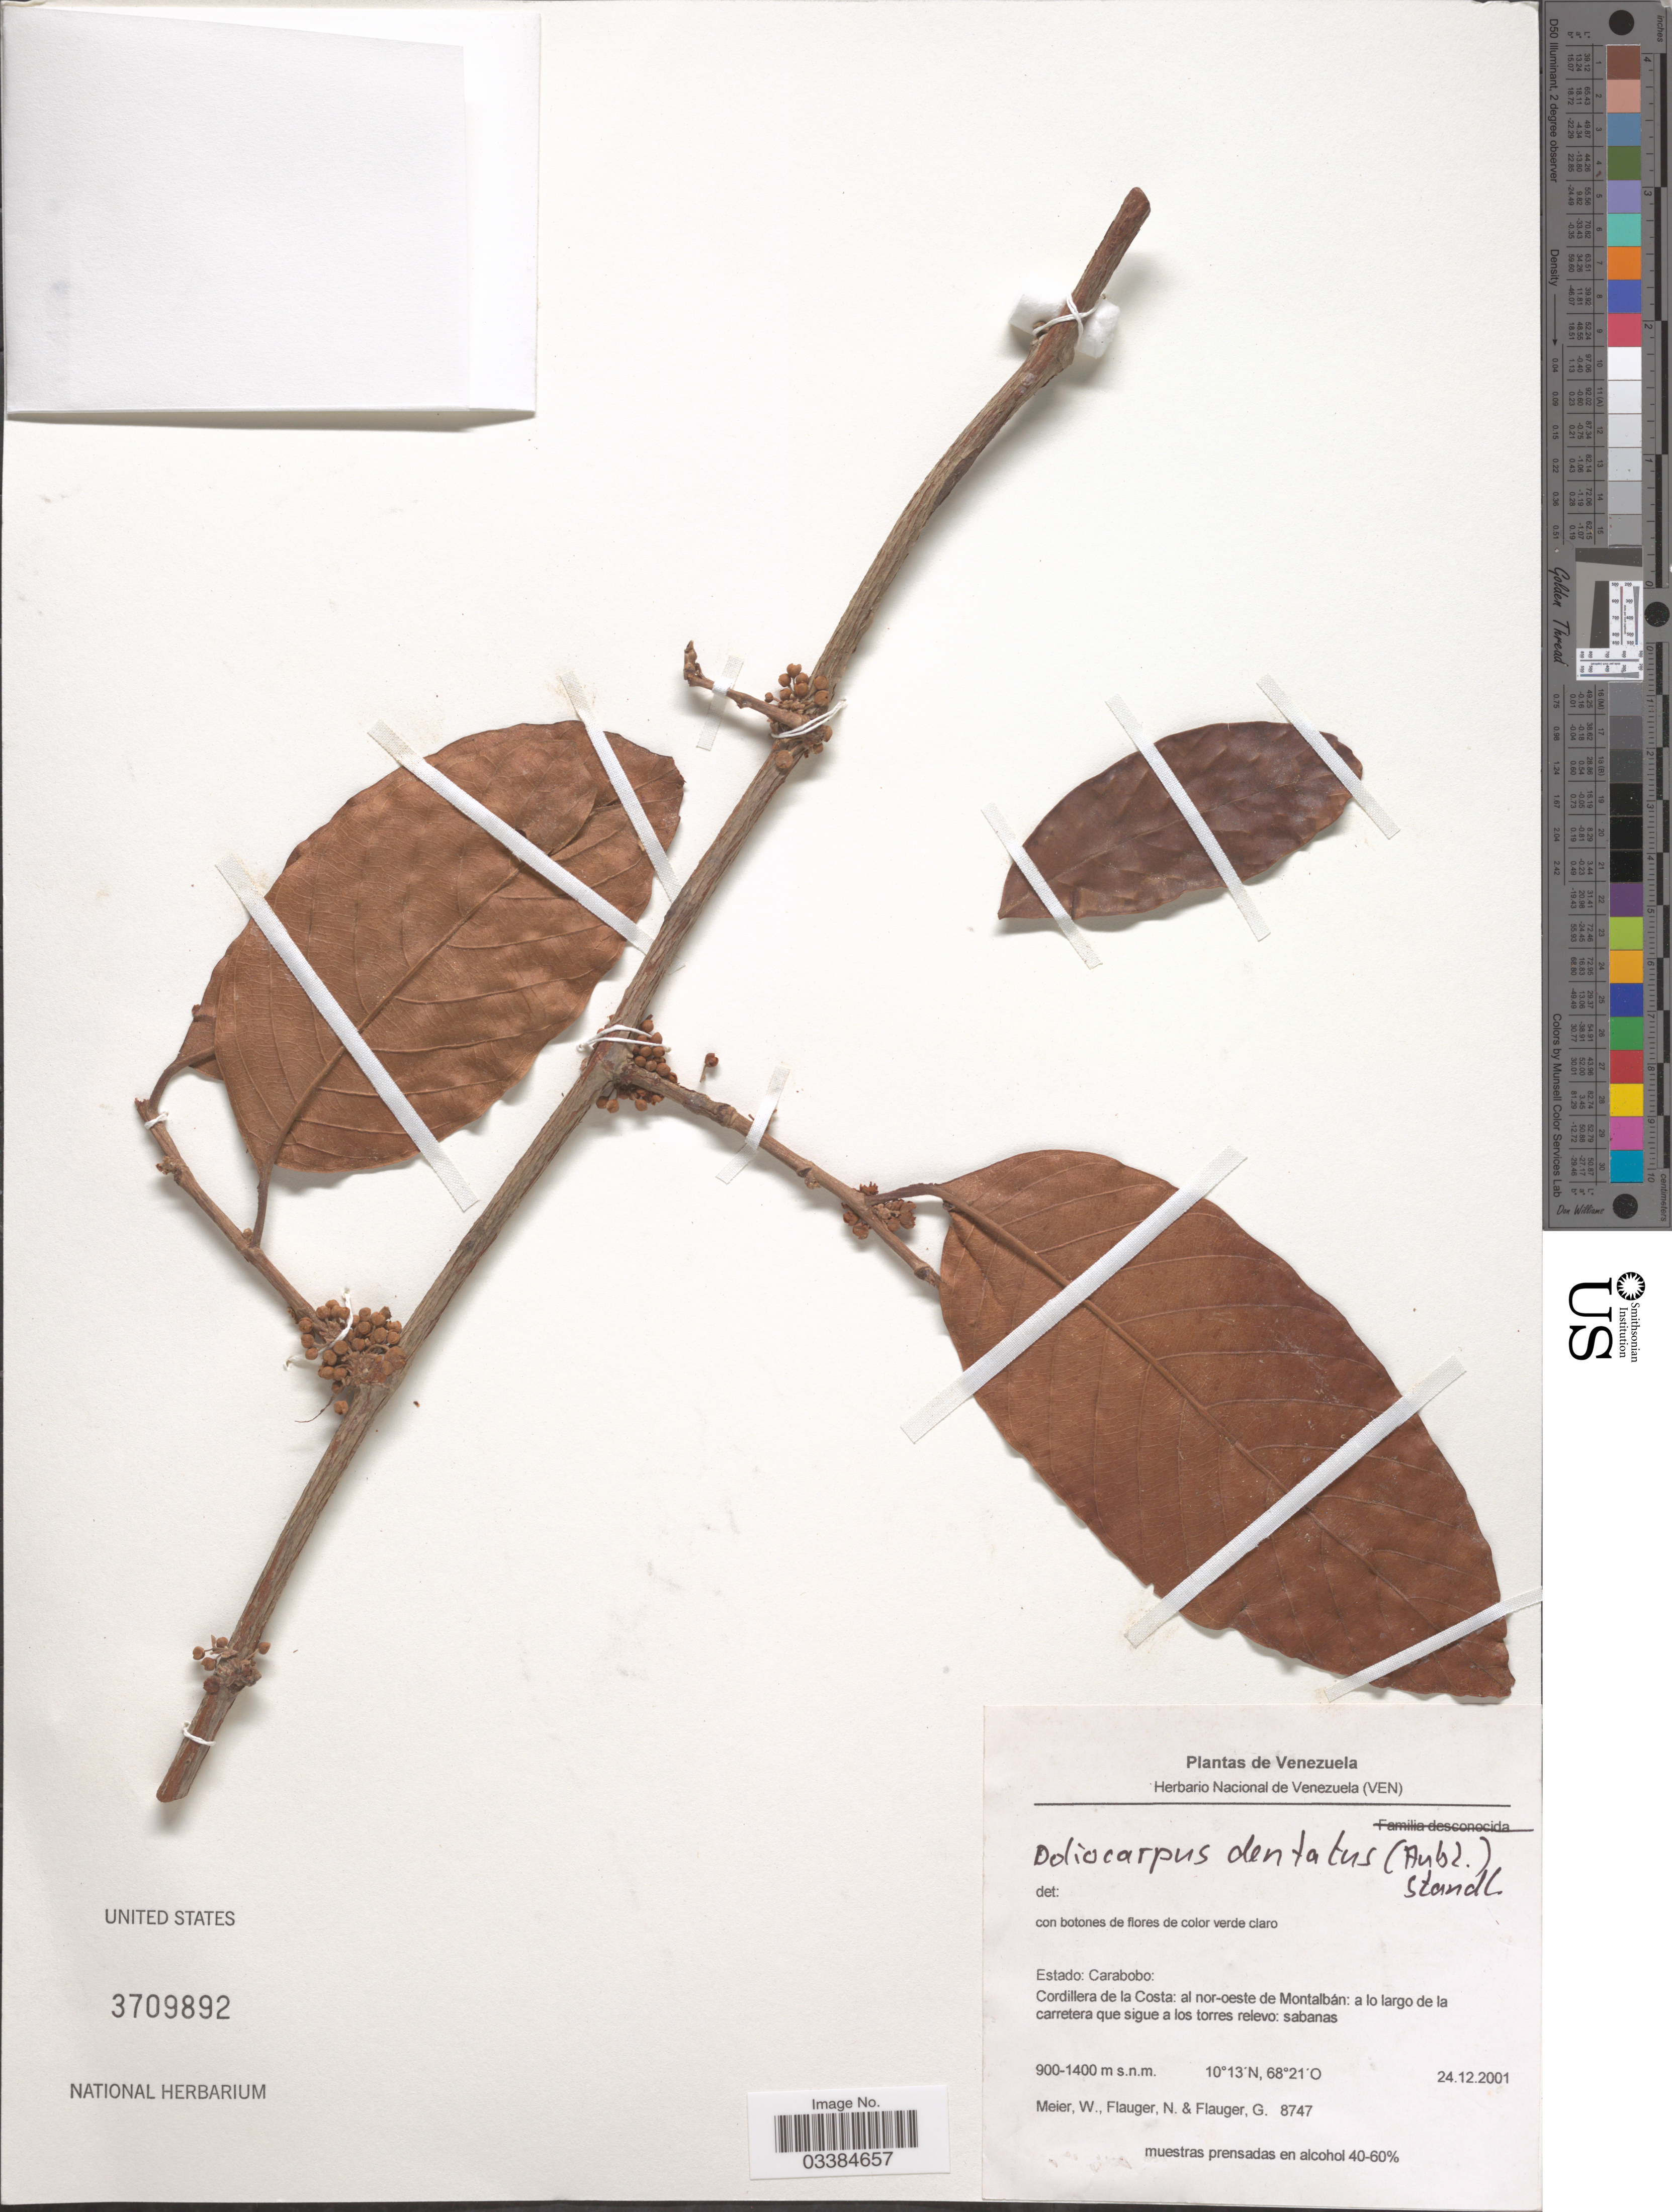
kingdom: Plantae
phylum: Tracheophyta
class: Magnoliopsida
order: Dilleniales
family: Dilleniaceae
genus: Doliocarpus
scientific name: Doliocarpus dentatus subsp. dentatus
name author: (Aubl.) Standl.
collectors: W. Meier, N. Flauger & N. Flauger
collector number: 8747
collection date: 2001-12-24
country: Venezuela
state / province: Carabobo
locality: Cordillera de la Costa: al nor-oeste de Montalbán: a lo largo de la carretera que sigue a los torres relevo: sabanas.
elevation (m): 900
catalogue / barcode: US 3709892